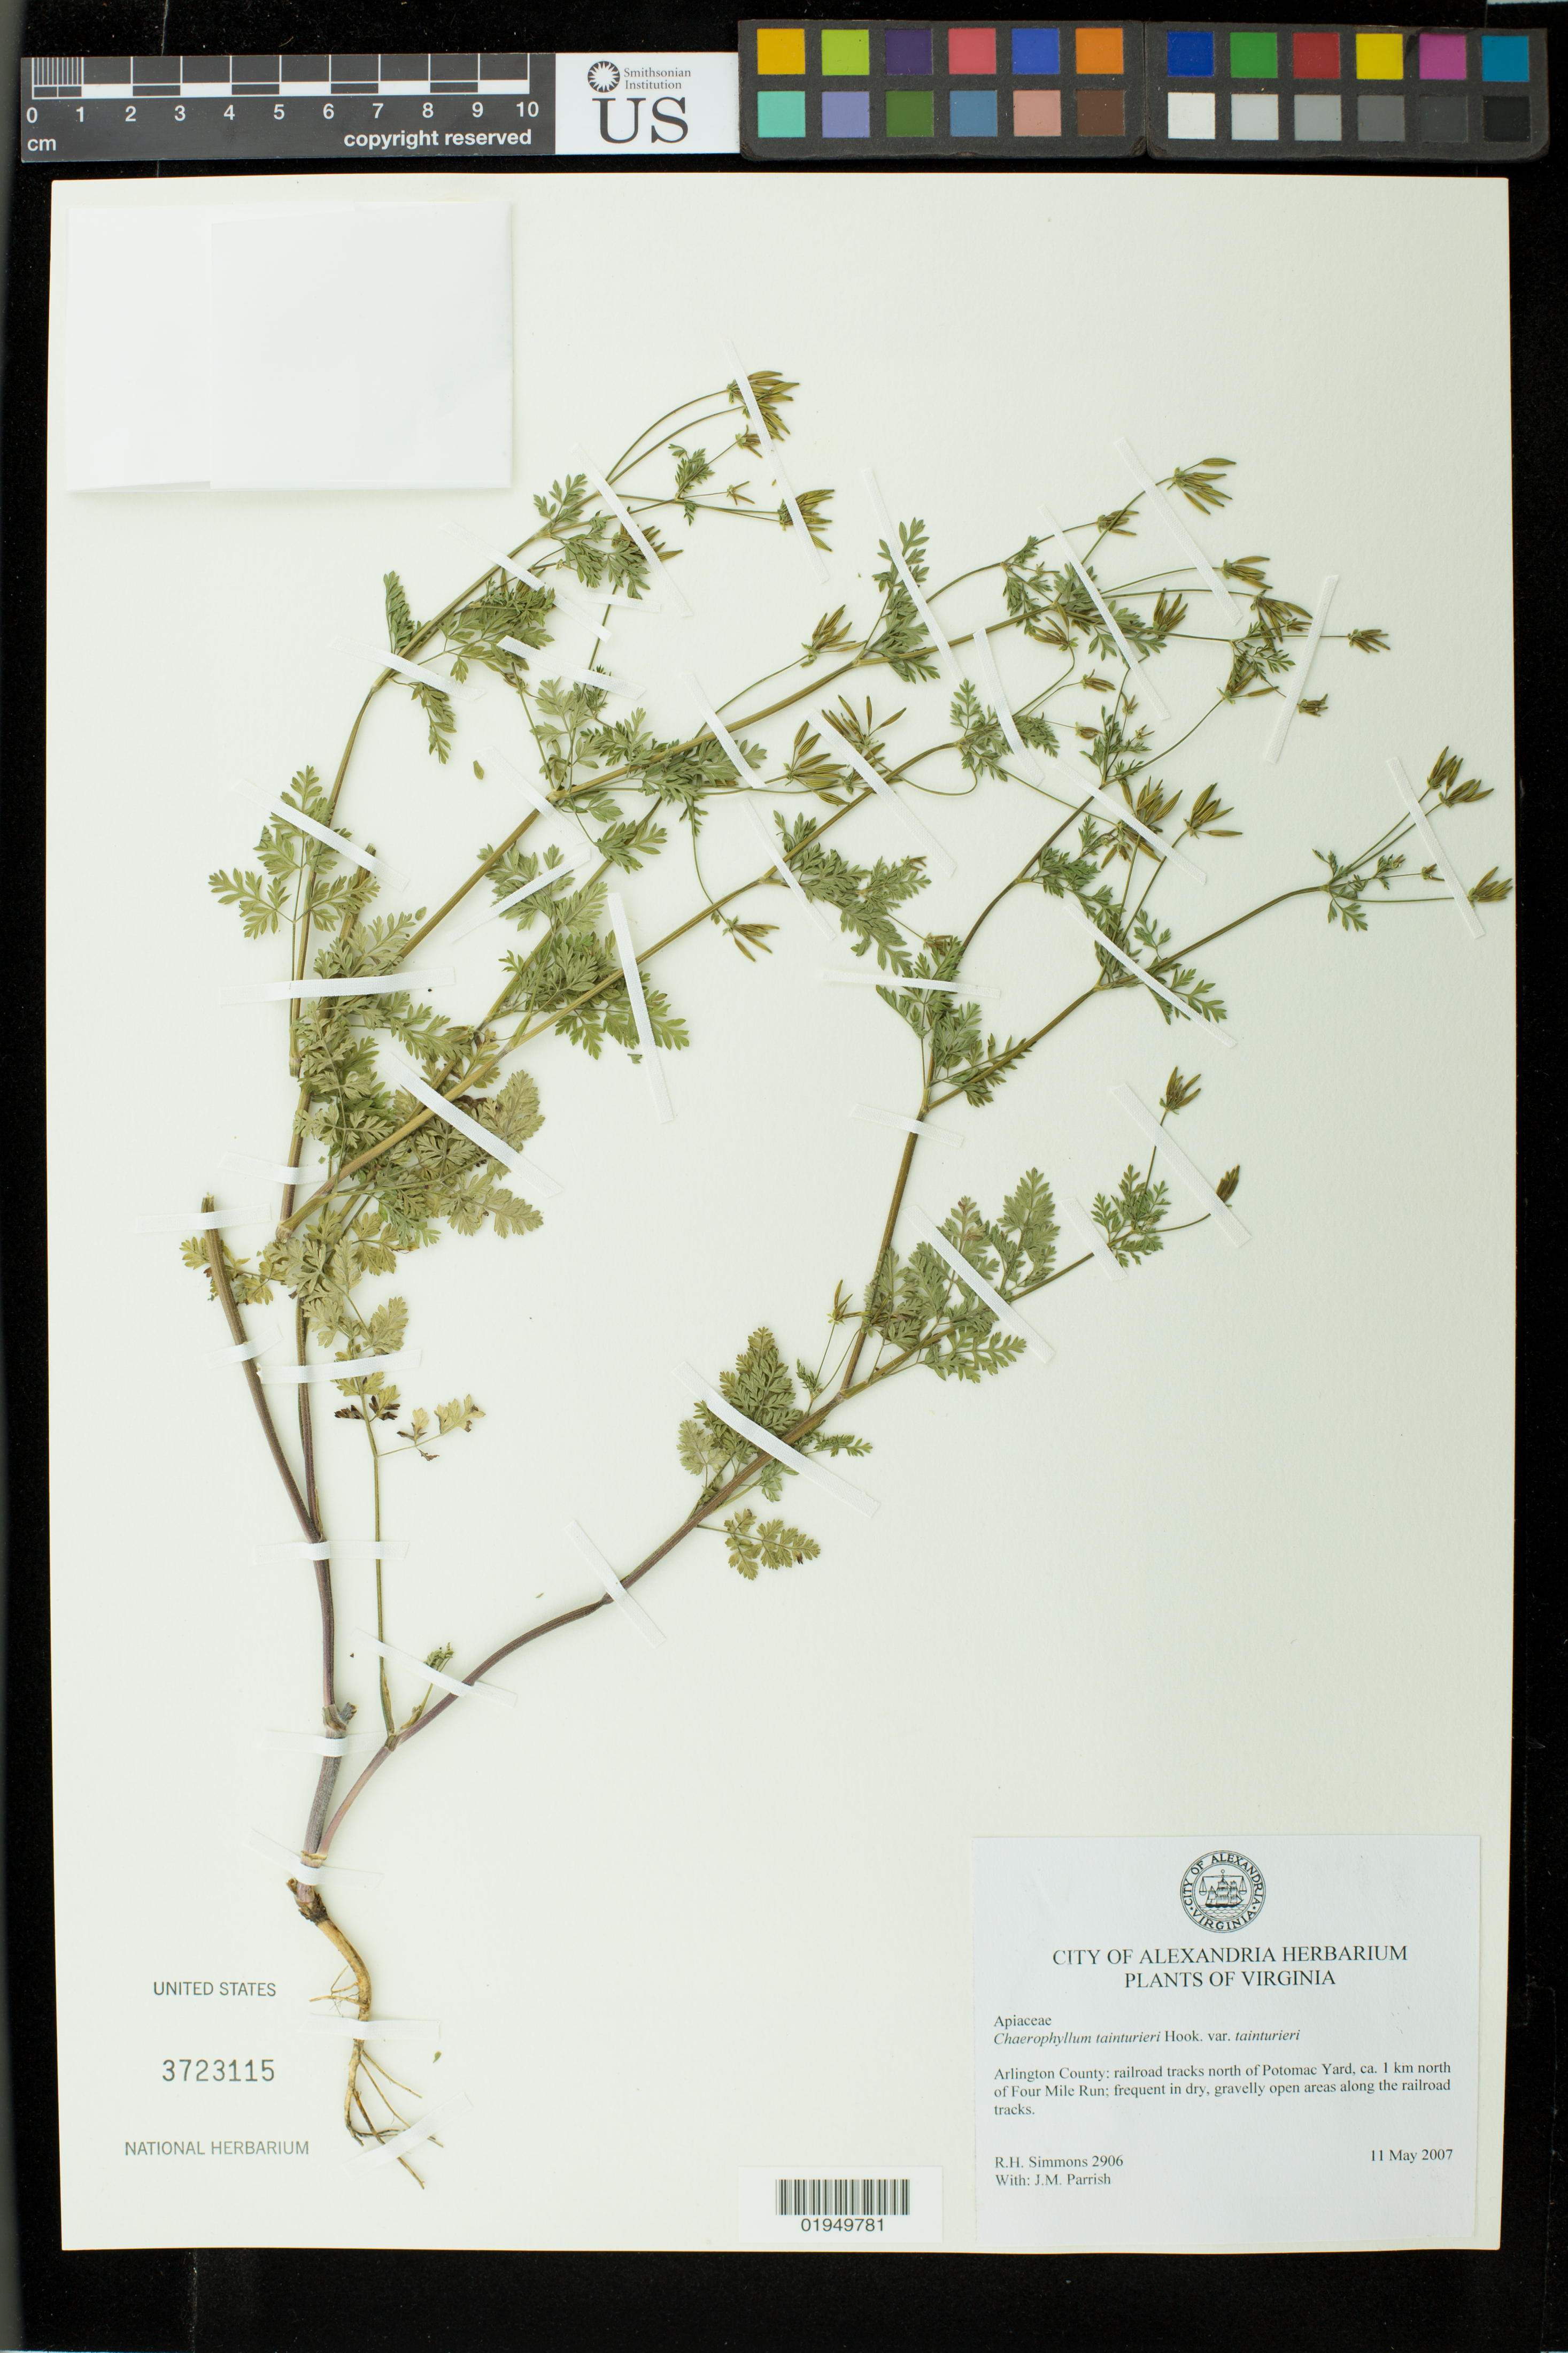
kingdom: Plantae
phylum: Tracheophyta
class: Magnoliopsida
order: Apiales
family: Apiaceae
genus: Chaerophyllum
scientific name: Chaerophyllum tainturieri var. tainturieri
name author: Hook. & Arn.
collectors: R. H. Simmons & J. Parrish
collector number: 2906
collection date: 2007-05-11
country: United States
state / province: Virginia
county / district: Arlington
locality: Railroad tracks north of Potomac Yard, ca. 1 km north of Four Mile Run.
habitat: Frequent in dry, gravelly open areas along the railroad tracks.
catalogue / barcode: US 3723115